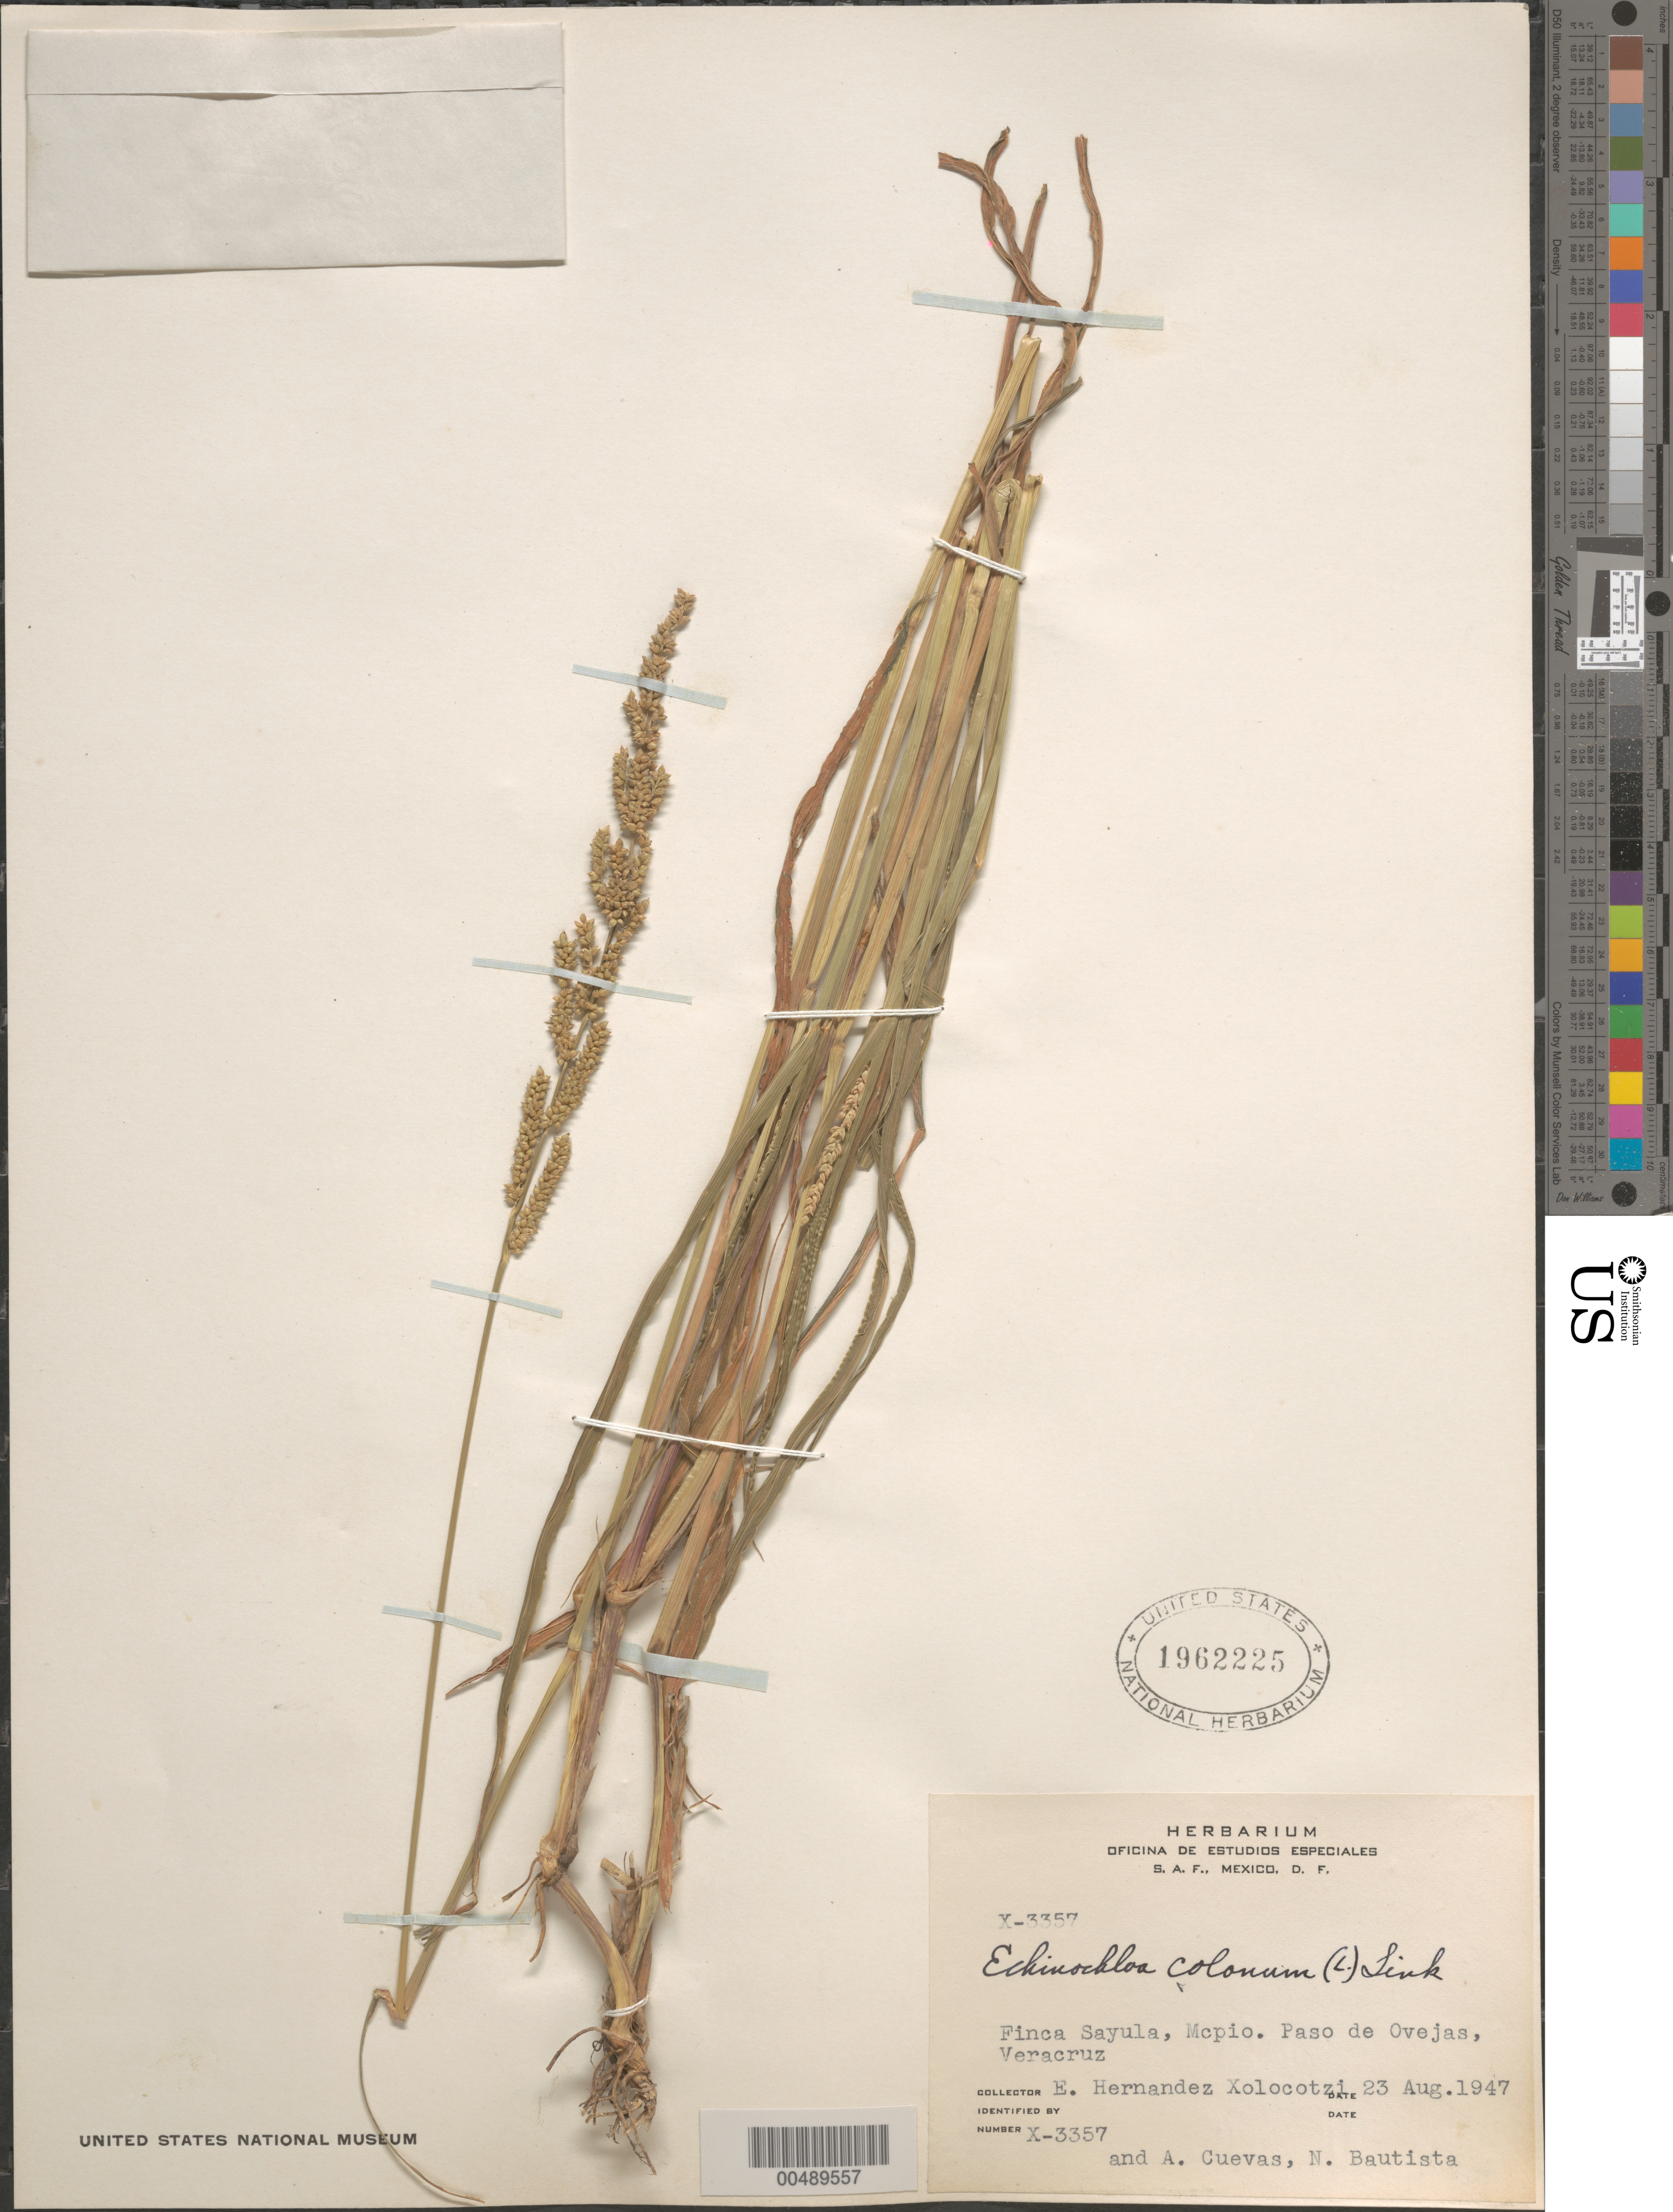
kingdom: Plantae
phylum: Tracheophyta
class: Liliopsida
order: Poales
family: Poaceae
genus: Echinochloa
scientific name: Echinochloa colona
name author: (L.) Link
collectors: E. I. Hernández-X., A. Cuevas & N. Bautista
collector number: X-3357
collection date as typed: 23 Aug 1947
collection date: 1947-08-23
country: Mexico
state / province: Veracruz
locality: Finca Sayula, Paso de Ovejas Mun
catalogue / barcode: US 1962225